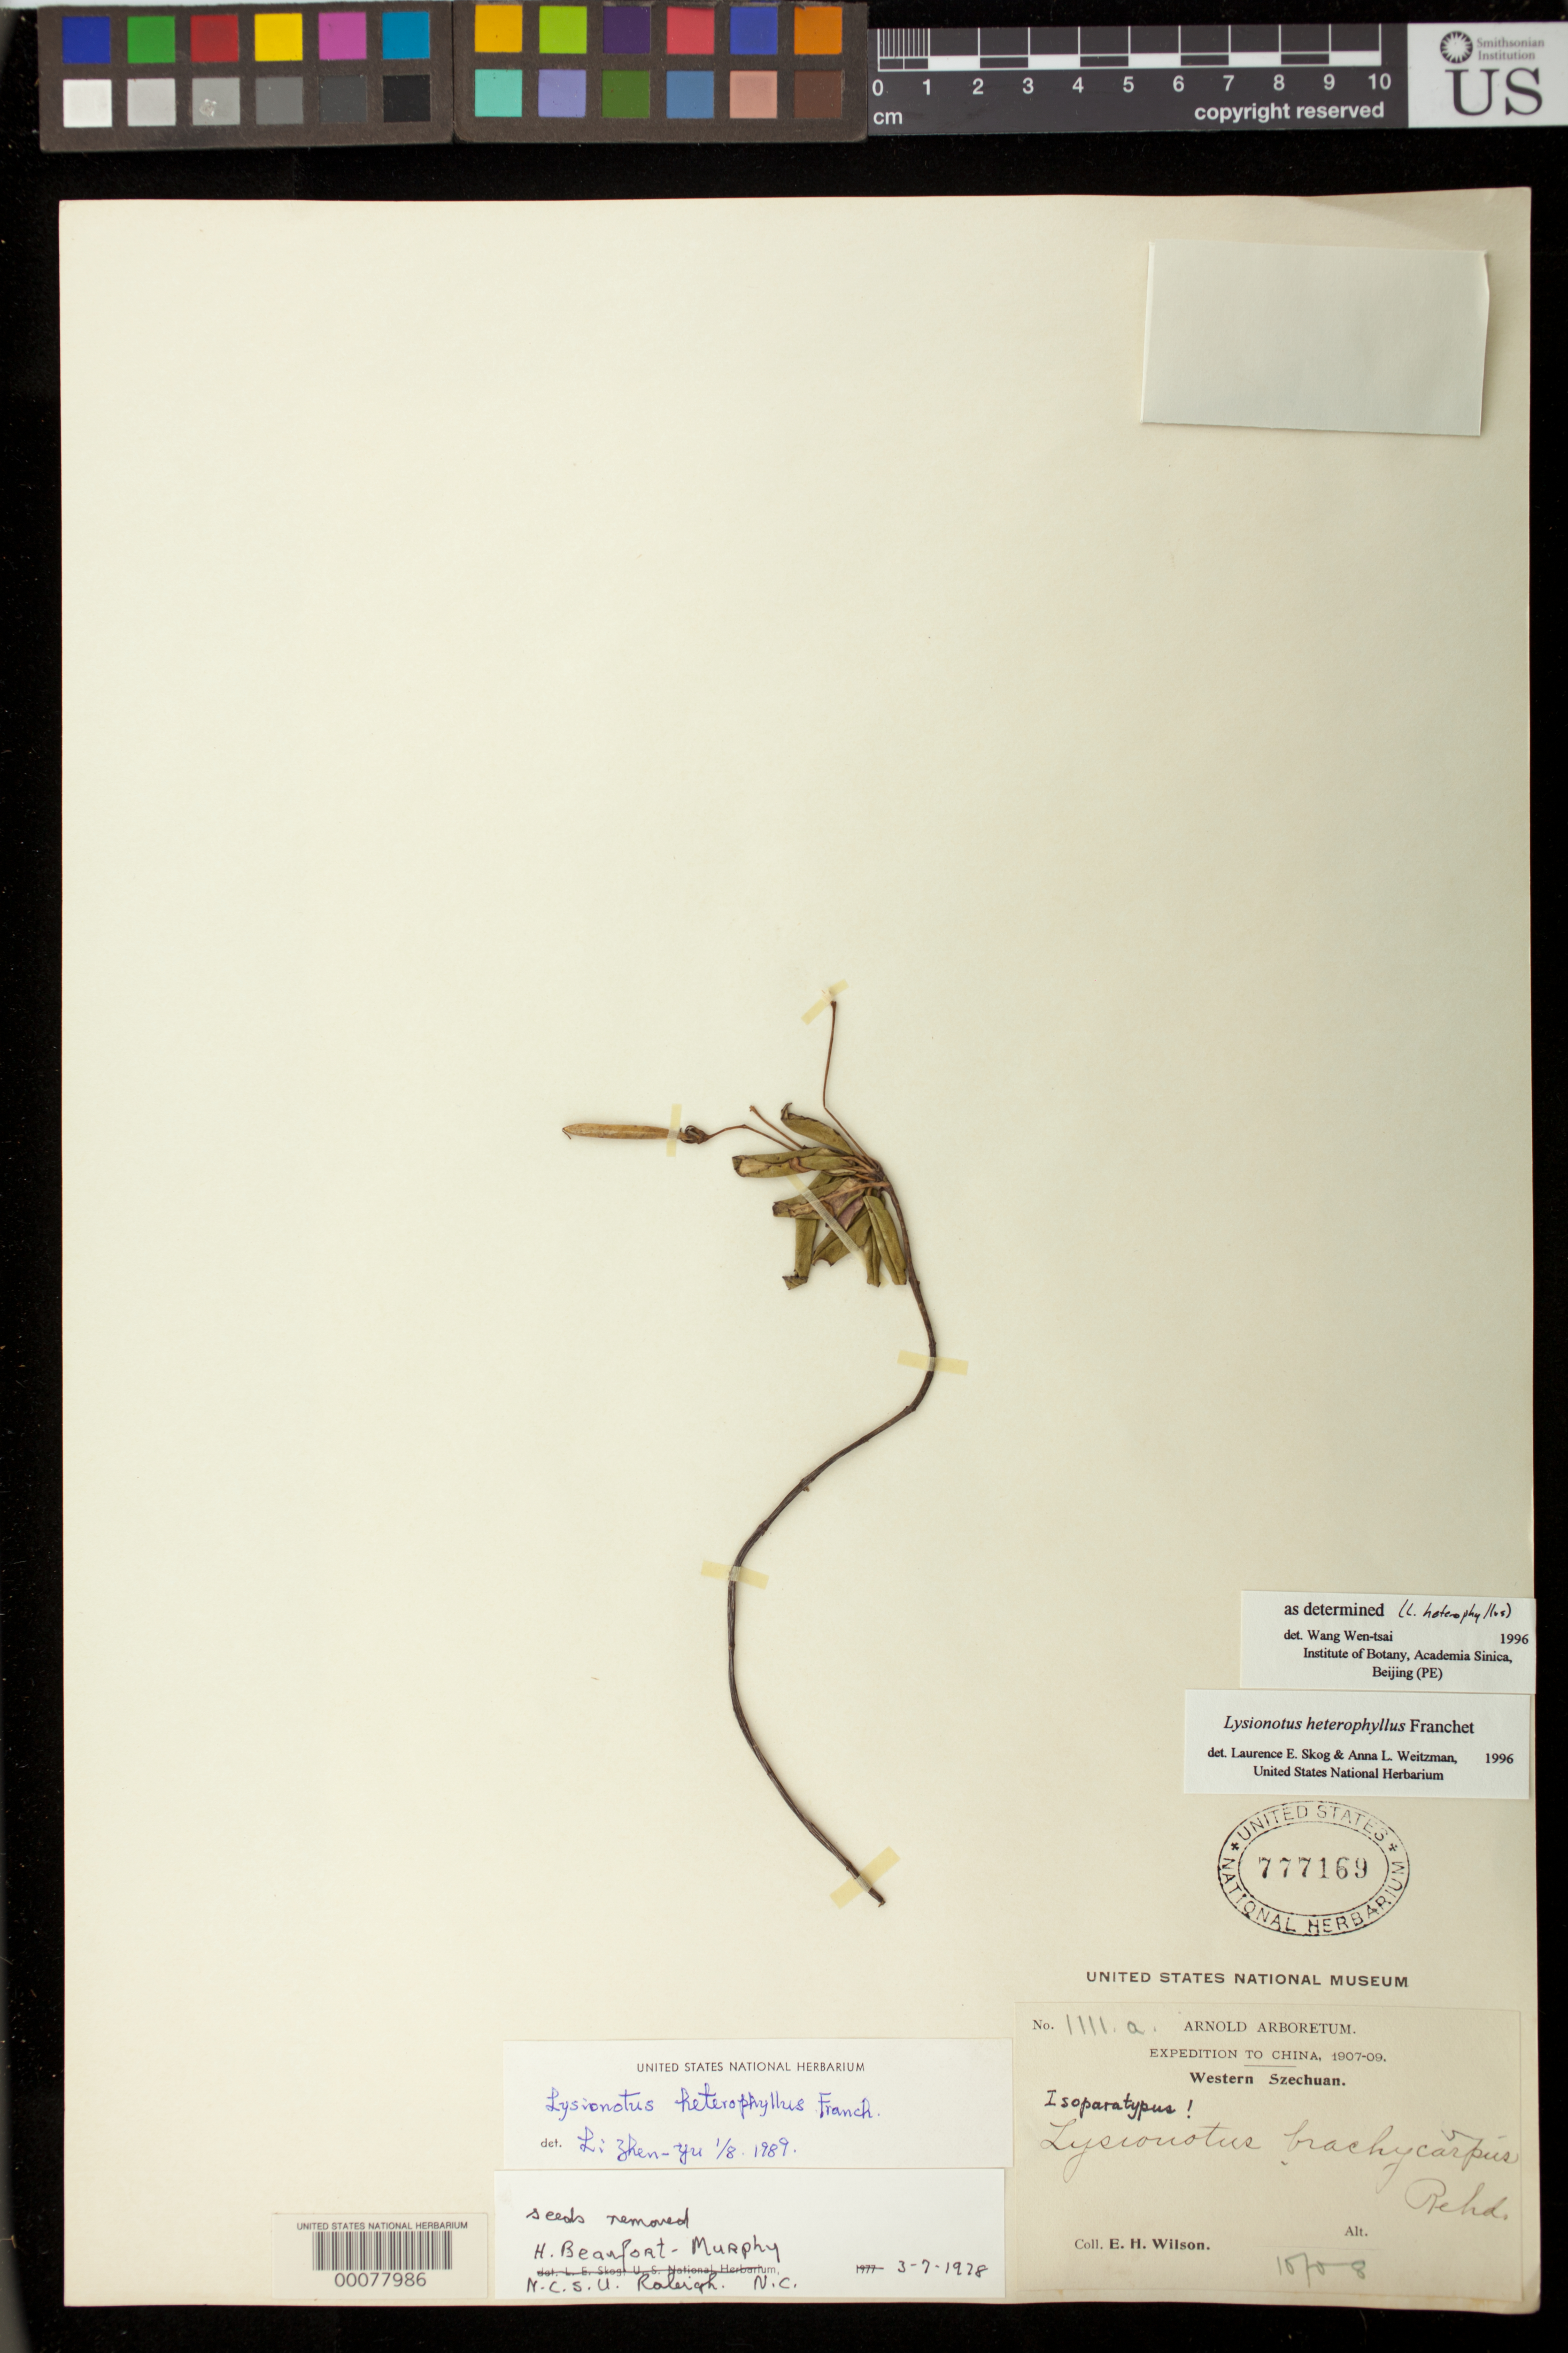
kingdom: Plantae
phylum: Tracheophyta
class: Magnoliopsida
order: Lamiales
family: Gesneriaceae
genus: Lysionotus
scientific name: Lysionotus heterophyllus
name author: Franch.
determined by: Li, Z. Y.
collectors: E. H. Wilson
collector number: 1111 a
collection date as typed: Oct 1908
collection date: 1908-10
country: China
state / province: Sichuan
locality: Western Szechuan.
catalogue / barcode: US 777169